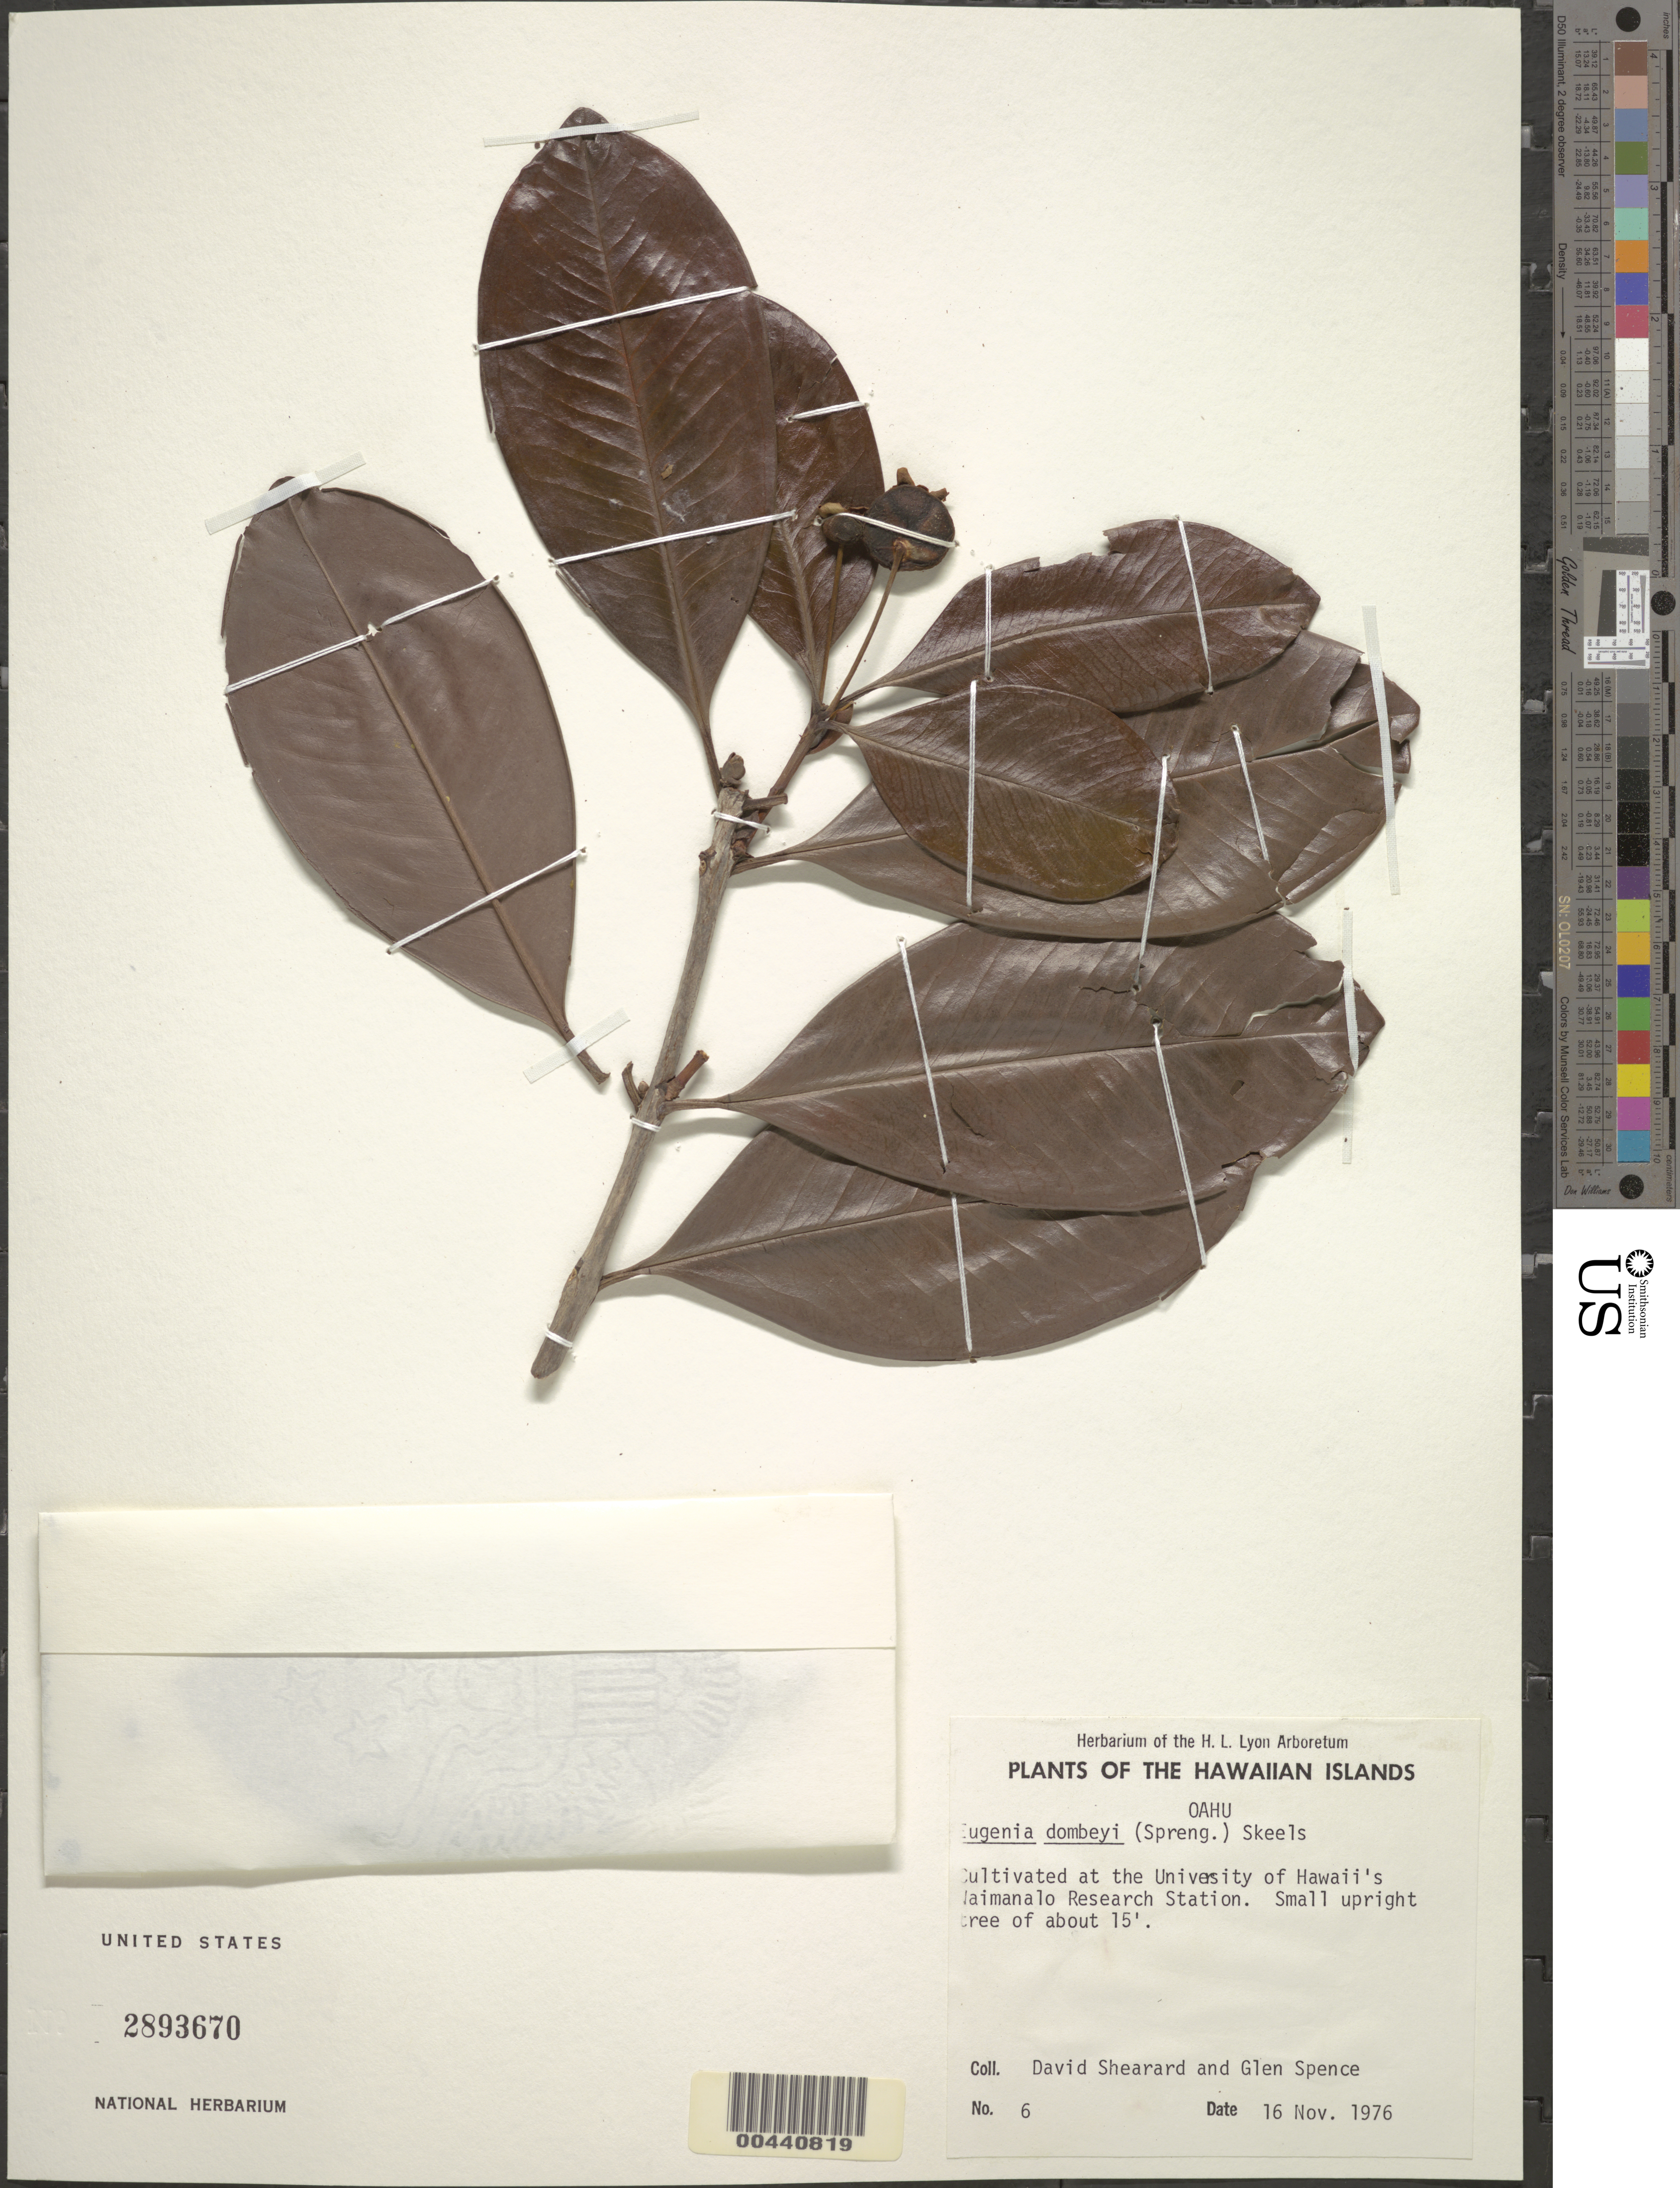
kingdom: Plantae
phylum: Tracheophyta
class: Magnoliopsida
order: Myrtales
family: Myrtaceae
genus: Eugenia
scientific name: Eugenia dombeyi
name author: Skeels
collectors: D. Shearard & G. Spence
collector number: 6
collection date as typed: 16 Nov 1976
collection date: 1976-11-16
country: United States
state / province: Hawaii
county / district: Honolulu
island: Oahu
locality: University of Hawaii's Waimanalo Research Station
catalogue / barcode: US 2893670